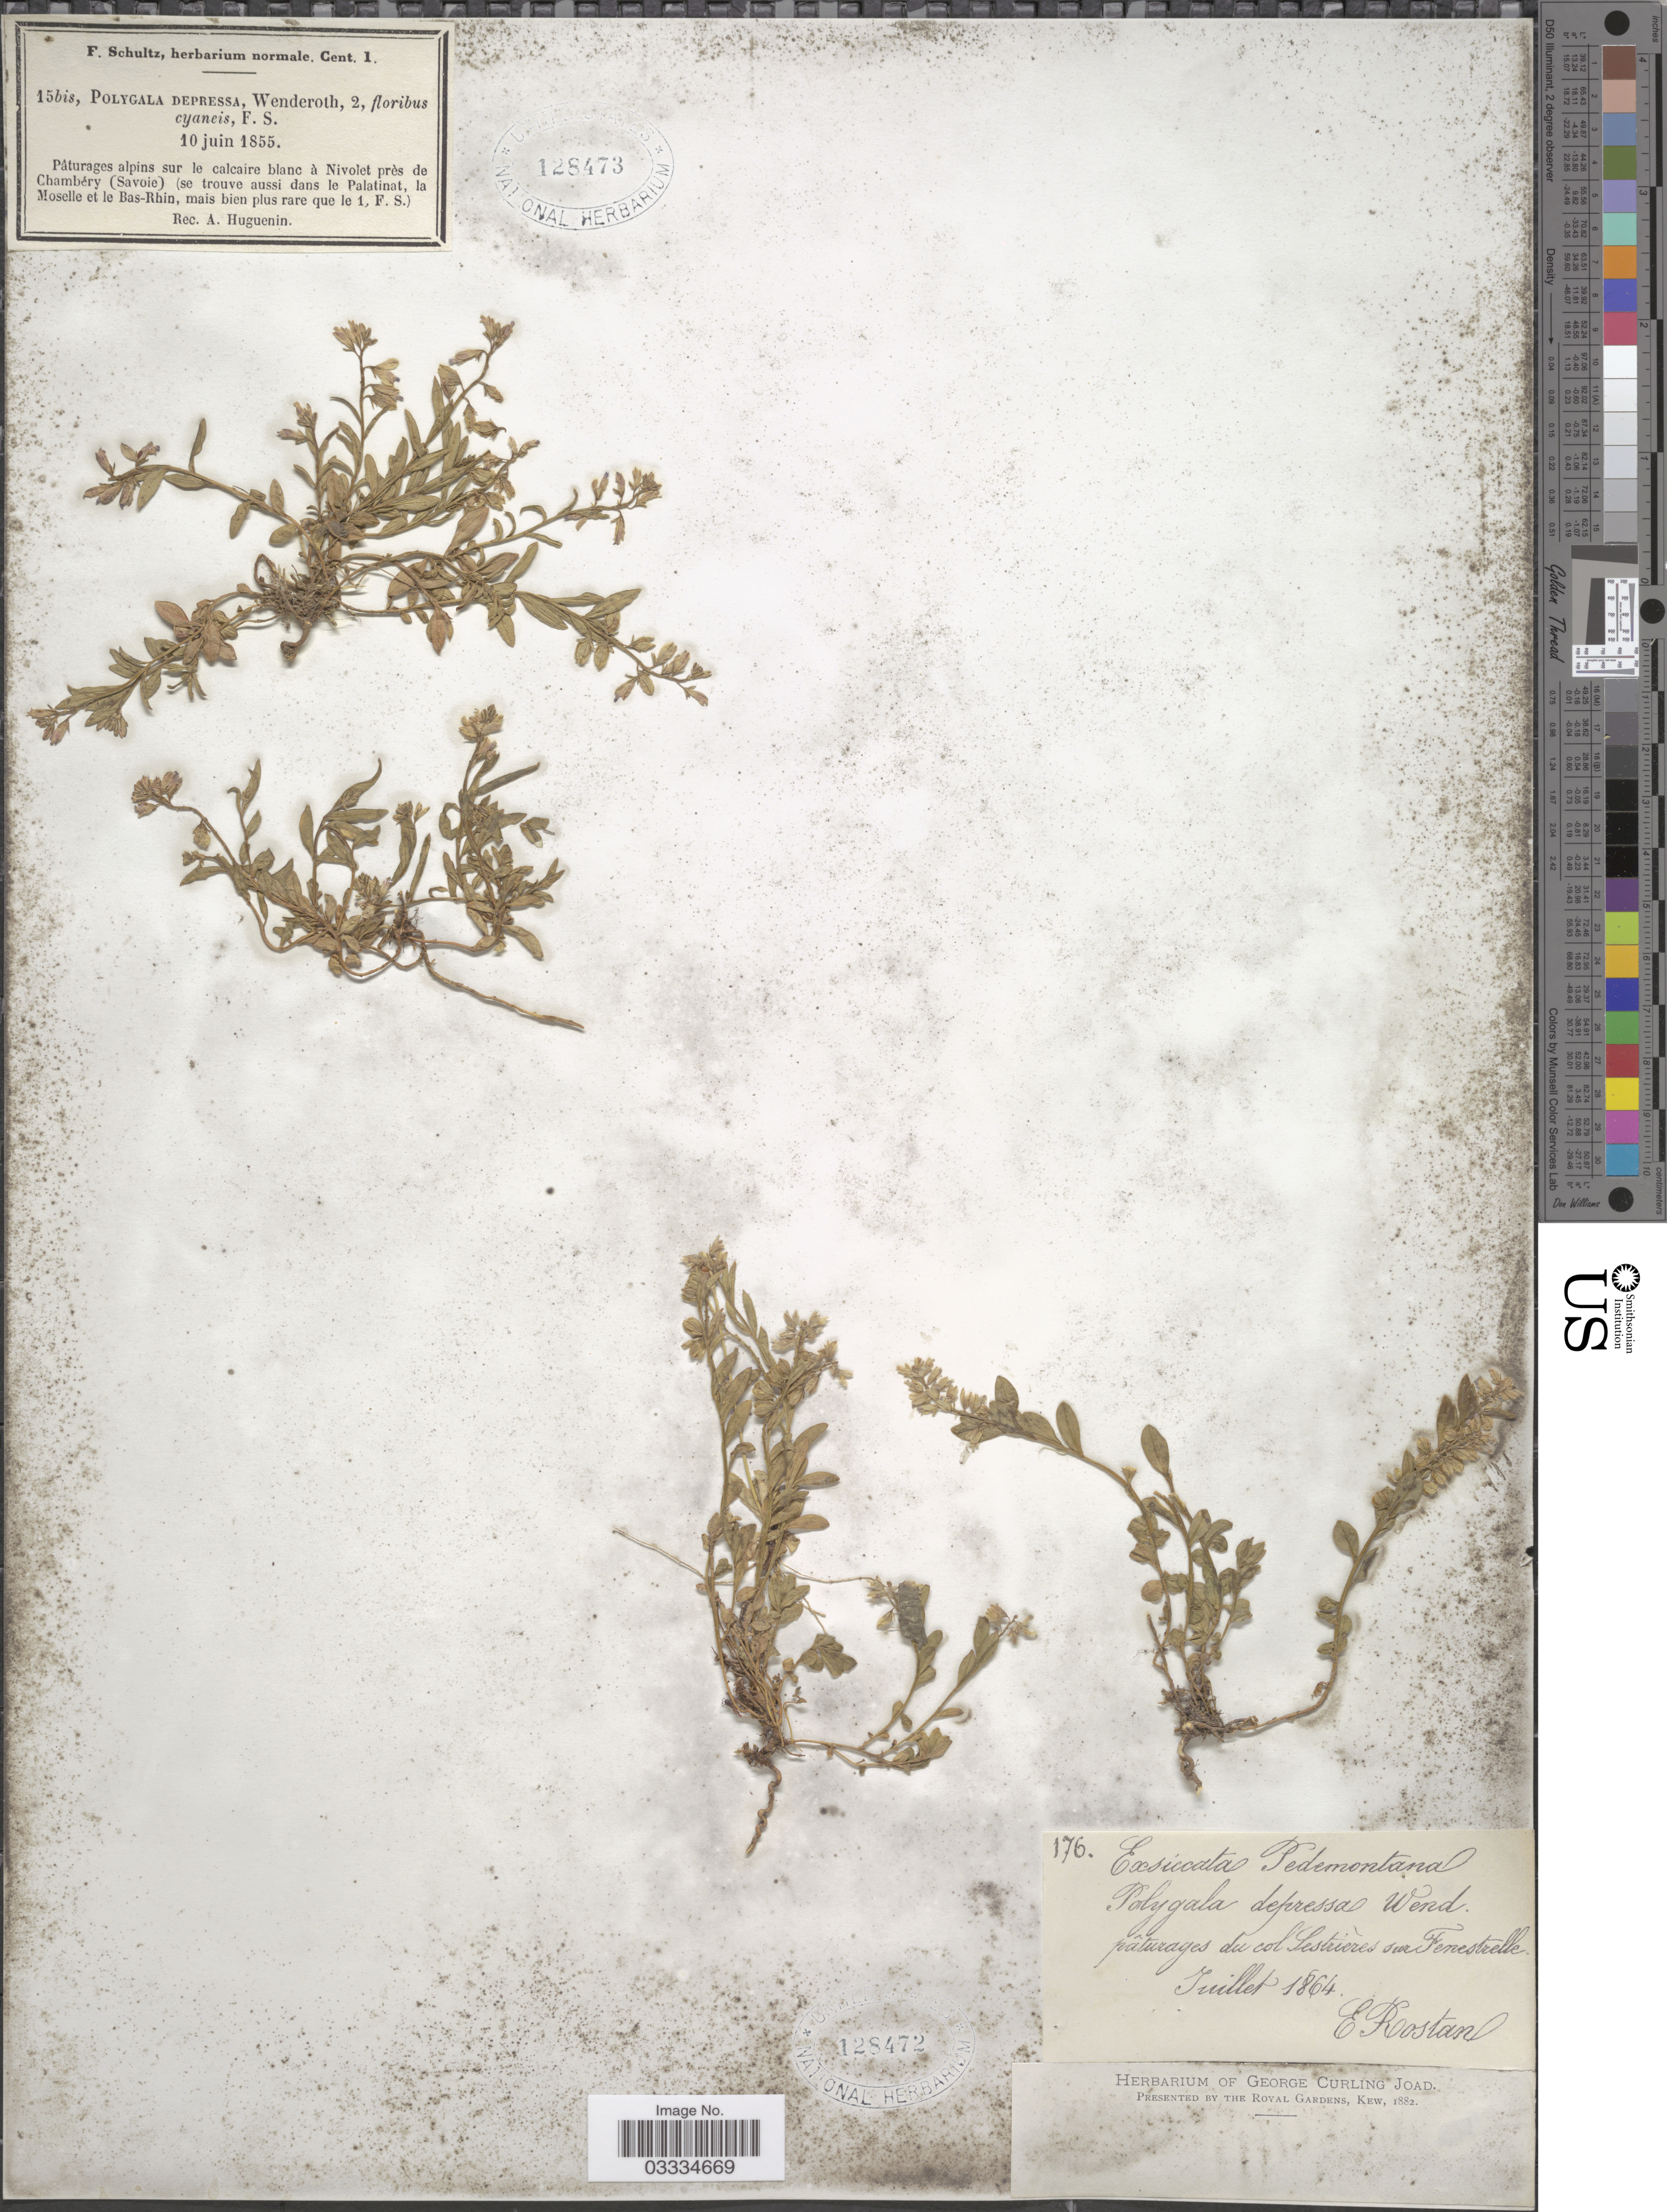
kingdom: Plantae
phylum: Tracheophyta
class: Magnoliopsida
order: Fabales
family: Polygalaceae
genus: Polygala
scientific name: Polygala depressa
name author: Wender.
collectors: A. Huguenin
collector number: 15bis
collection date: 1855-06-10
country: France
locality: Pâturages alpins sur le calcaire blanc à Nivolet près de Chambéry (Savoie) (se trouve aussi dans le Palatinat, la Moselle et le Bas-Rhin, mais bien plus rare que le 1, F. S.)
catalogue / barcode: US 128473-2